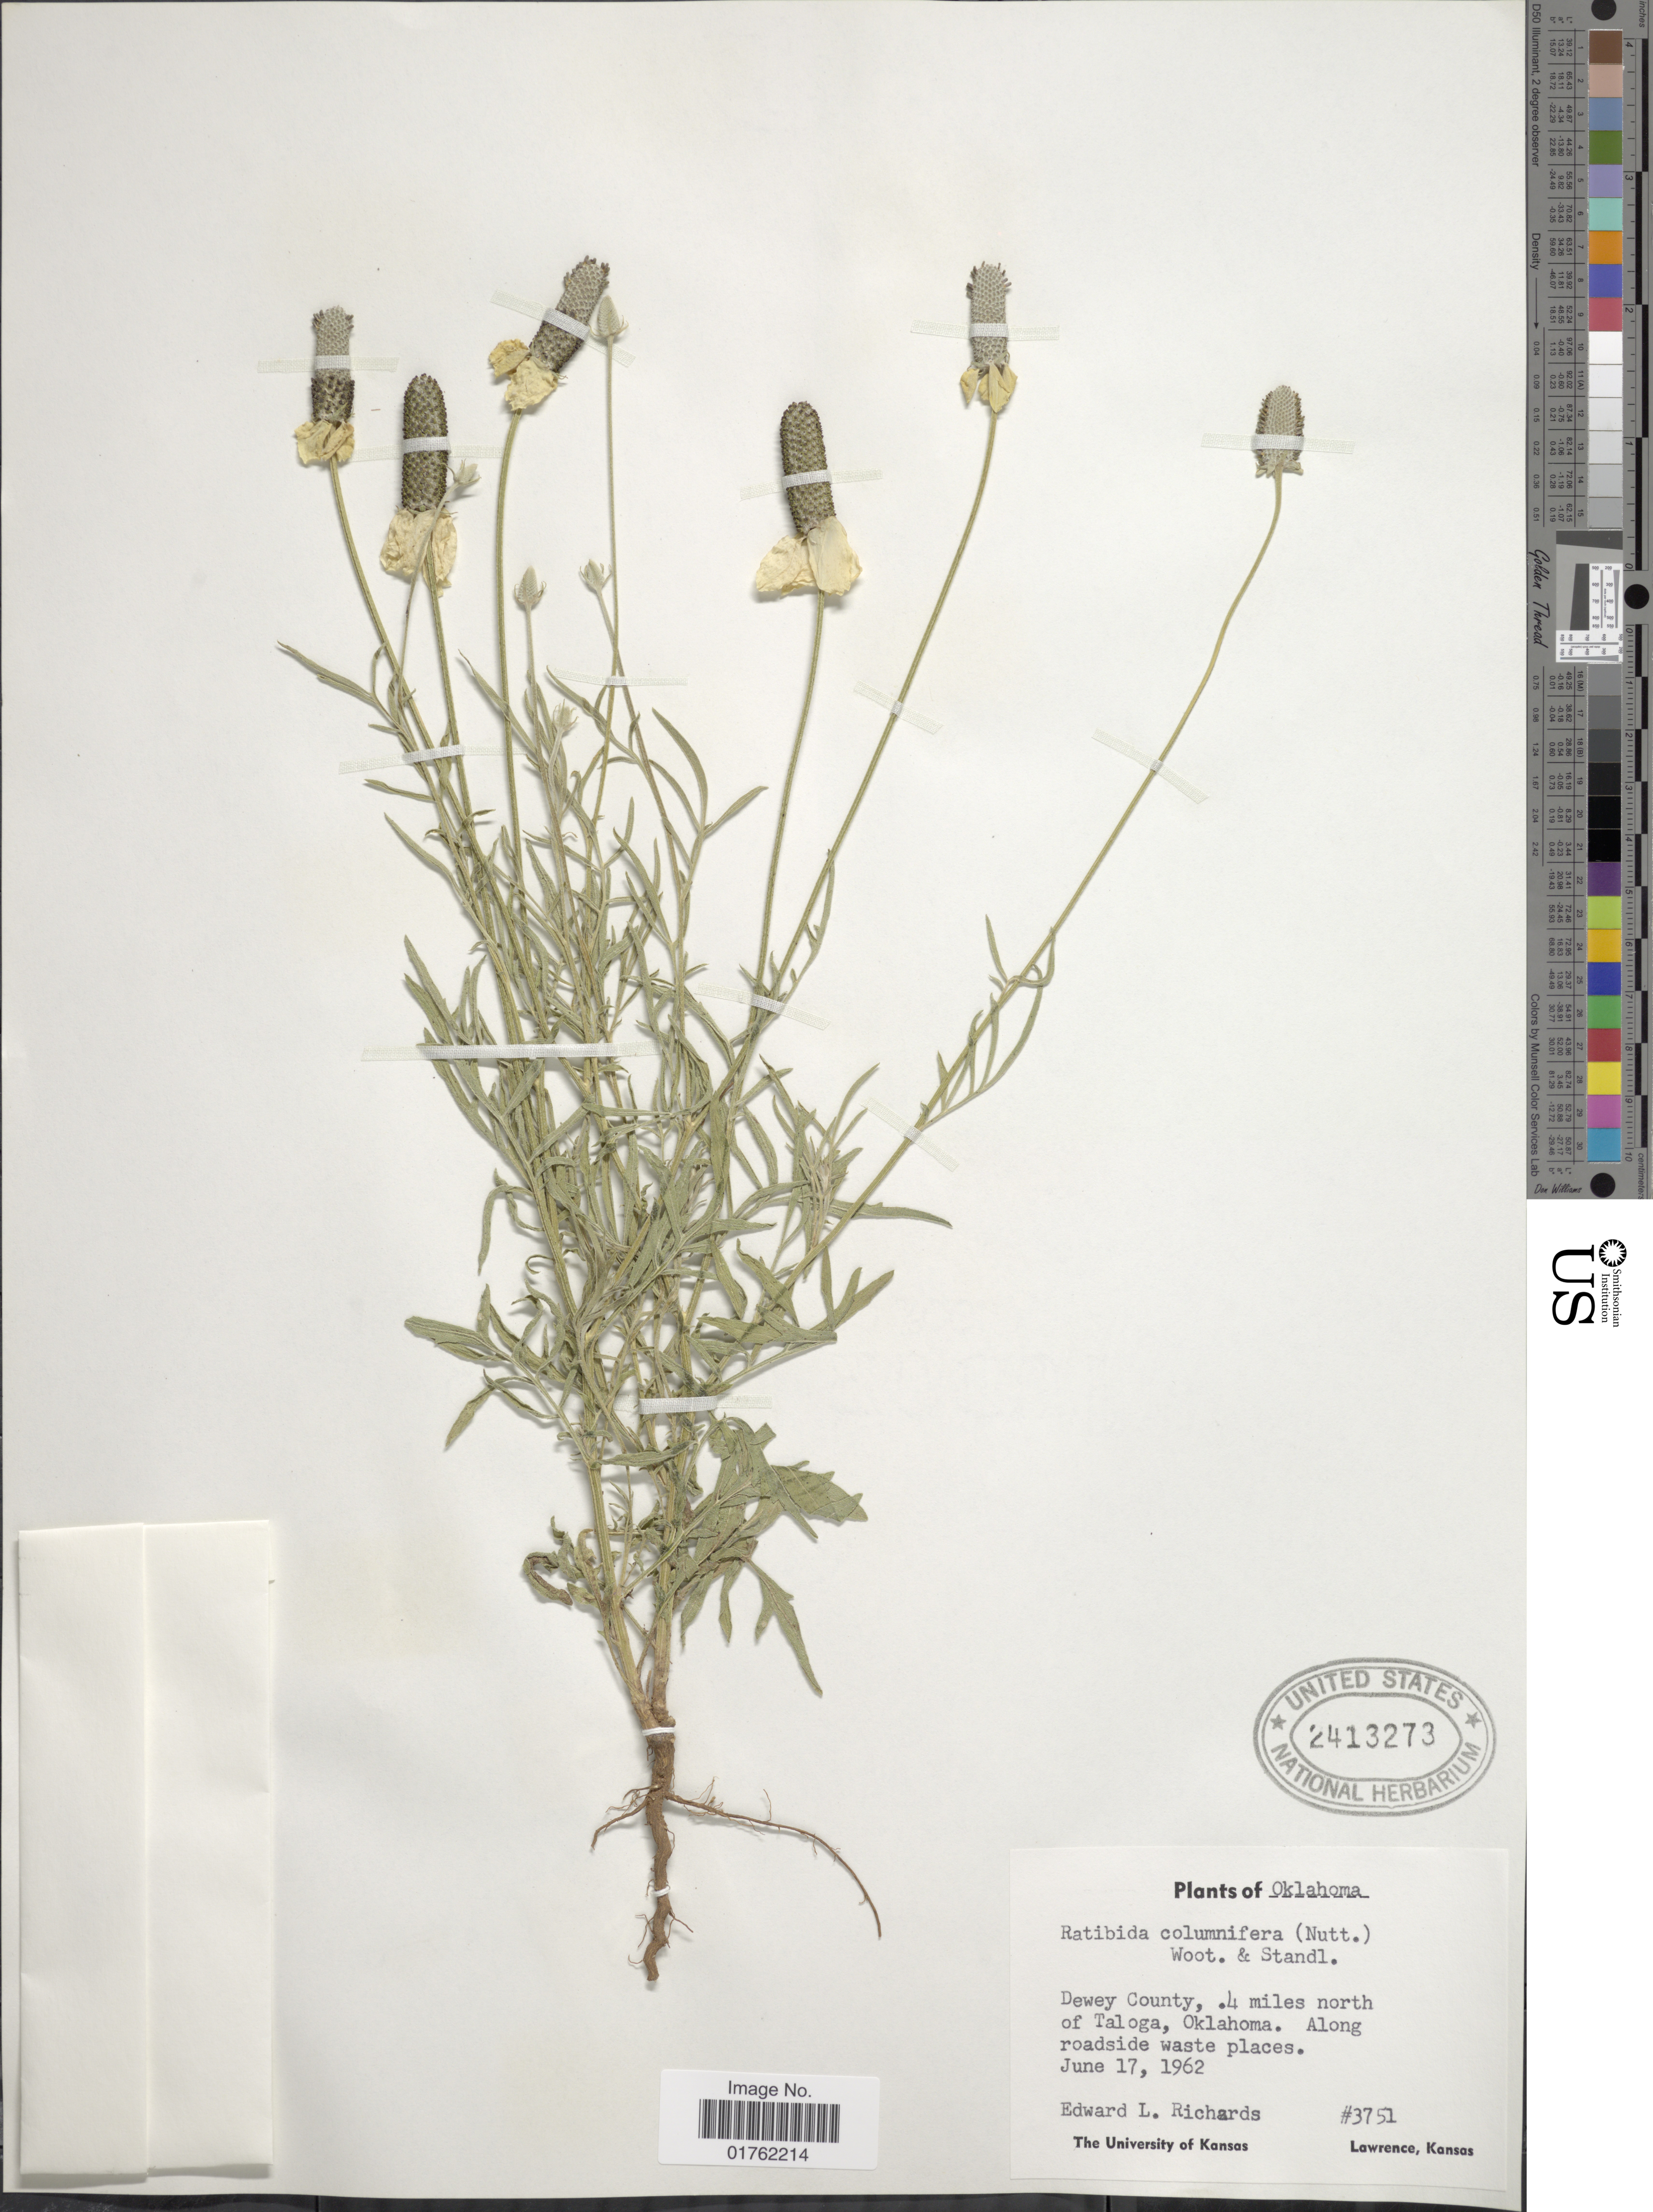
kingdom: Plantae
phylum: Tracheophyta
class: Magnoliopsida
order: Asterales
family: Asteraceae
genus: Ratibida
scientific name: Ratibida columnaris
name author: (Pursh) D. Don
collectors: E. Richards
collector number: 3751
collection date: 1962-06-17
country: United States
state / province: Oklahoma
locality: Dewey County, .4 miles north of Taloga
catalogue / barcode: US 2413273